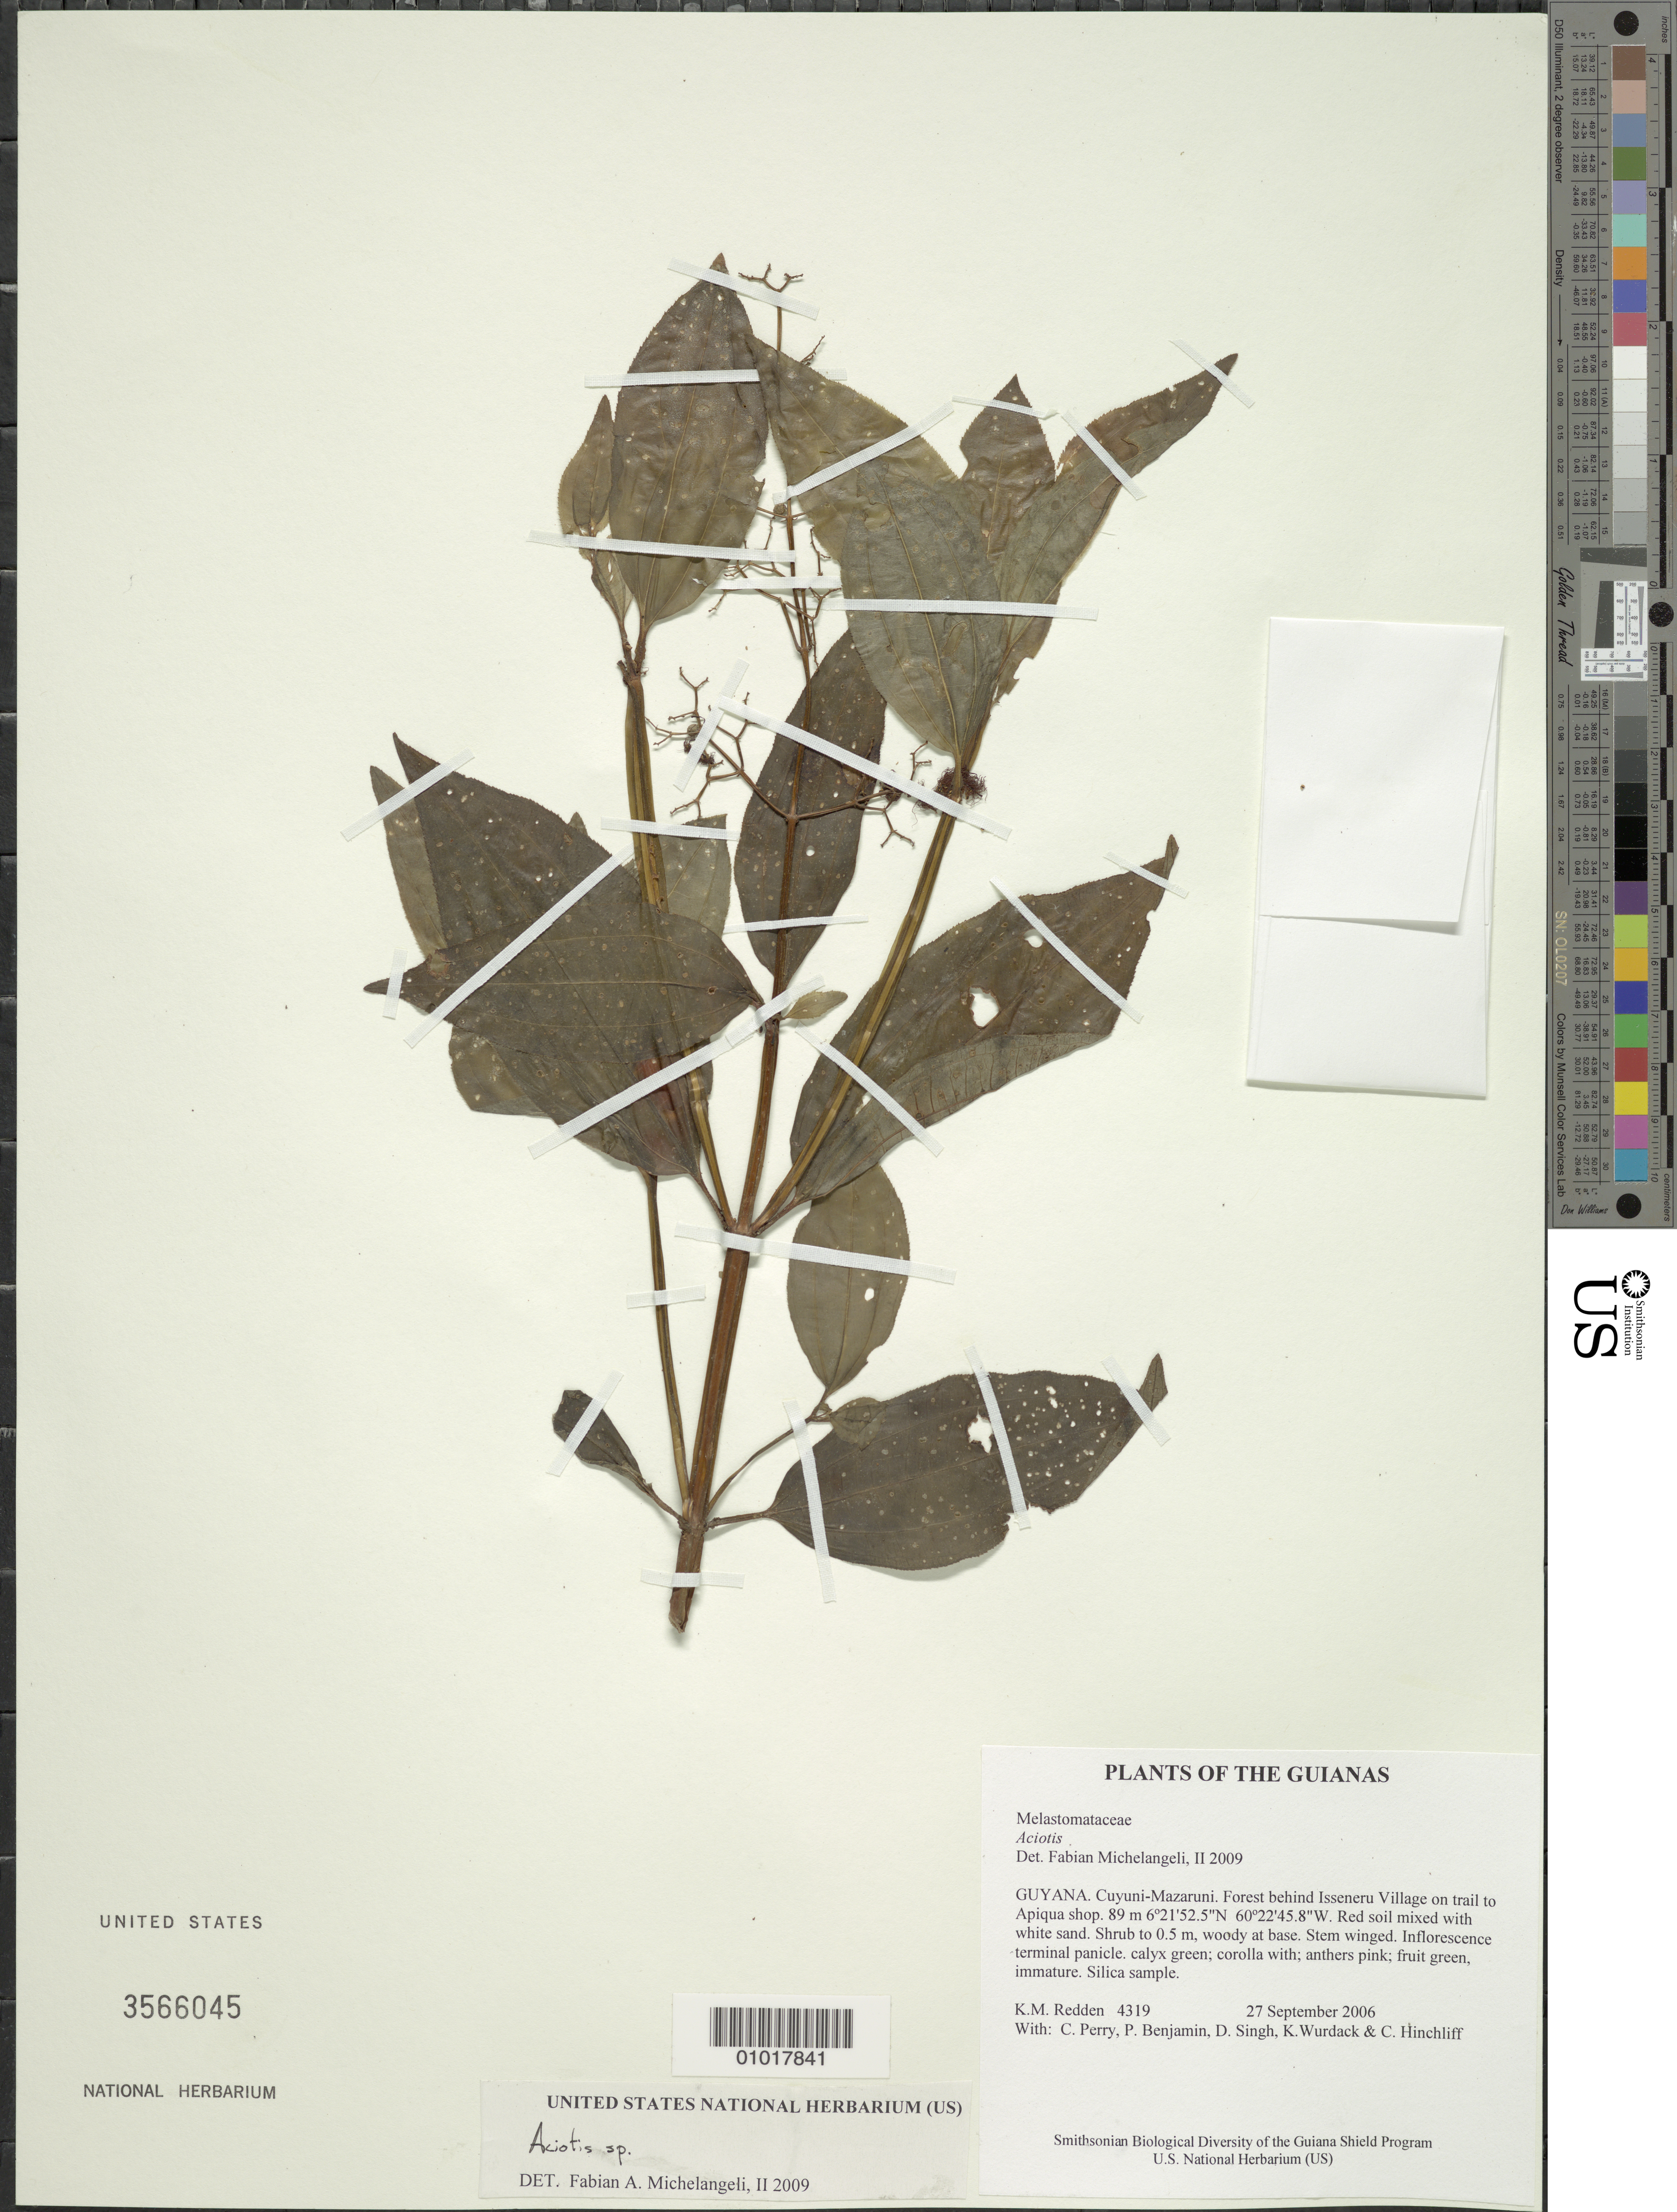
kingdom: Plantae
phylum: Tracheophyta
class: Magnoliopsida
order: Myrtales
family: Melastomataceae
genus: Aciotis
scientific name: Aciotis purpurascens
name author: (Aubl.) Triana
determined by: Nunes da Silva, Diego, (RB), Jardim Botanico do Rio de Janeiro - Herbario (BRAZIL)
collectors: K. M. Redden, C. Perry, P. Benjamin, D. Singh, K. Wurdack & C. E. Hinchliff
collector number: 4319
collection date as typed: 27 September 2006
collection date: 2006-09-27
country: Guyana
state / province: Cuyuni-Mazaruni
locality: Forest behind Isseneru Village on trail to Apiqua shop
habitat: Red soil mixed with white sand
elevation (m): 89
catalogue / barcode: US 3566045